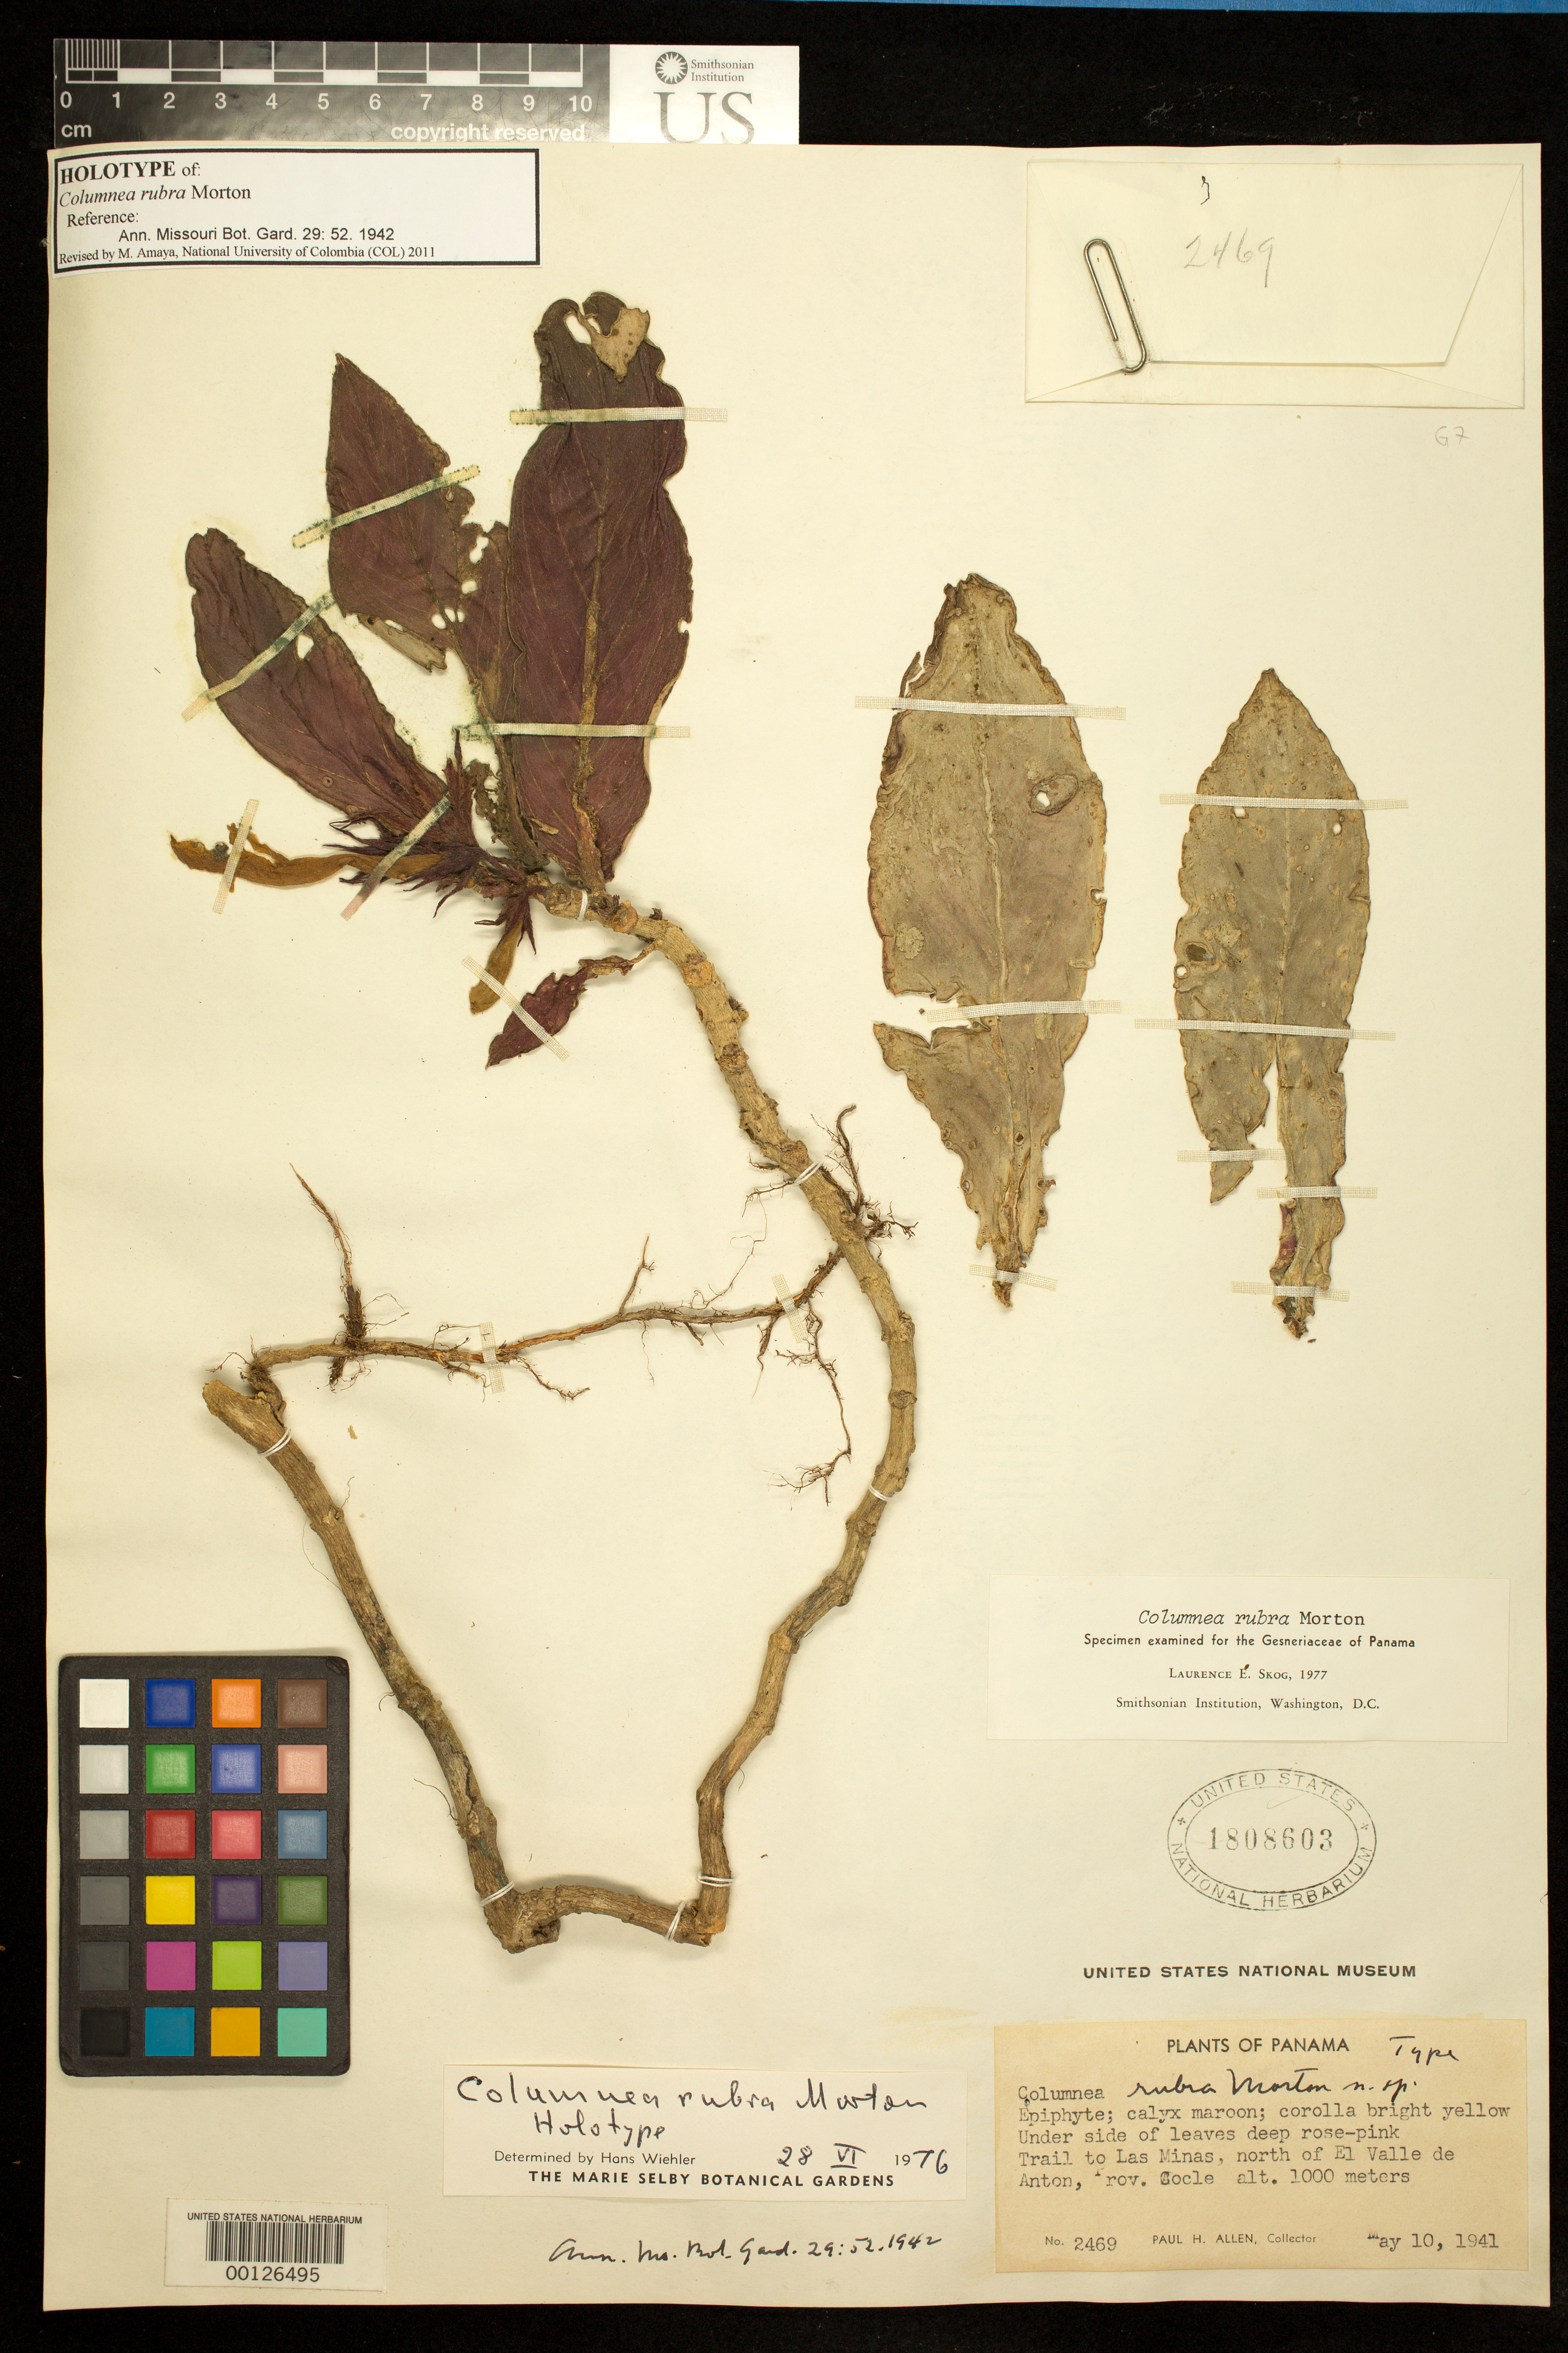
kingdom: Plantae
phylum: Tracheophyta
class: Magnoliopsida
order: Lamiales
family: Gesneriaceae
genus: Columnea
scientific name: Columnea rubra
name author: C.V. Morton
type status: Holotype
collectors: P. H. Allen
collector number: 2469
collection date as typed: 10 May 1941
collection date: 1941-05-10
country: Panama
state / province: Coclé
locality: Trail to las Minas, N of el Valle De Anton.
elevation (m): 1000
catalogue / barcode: US 1808603